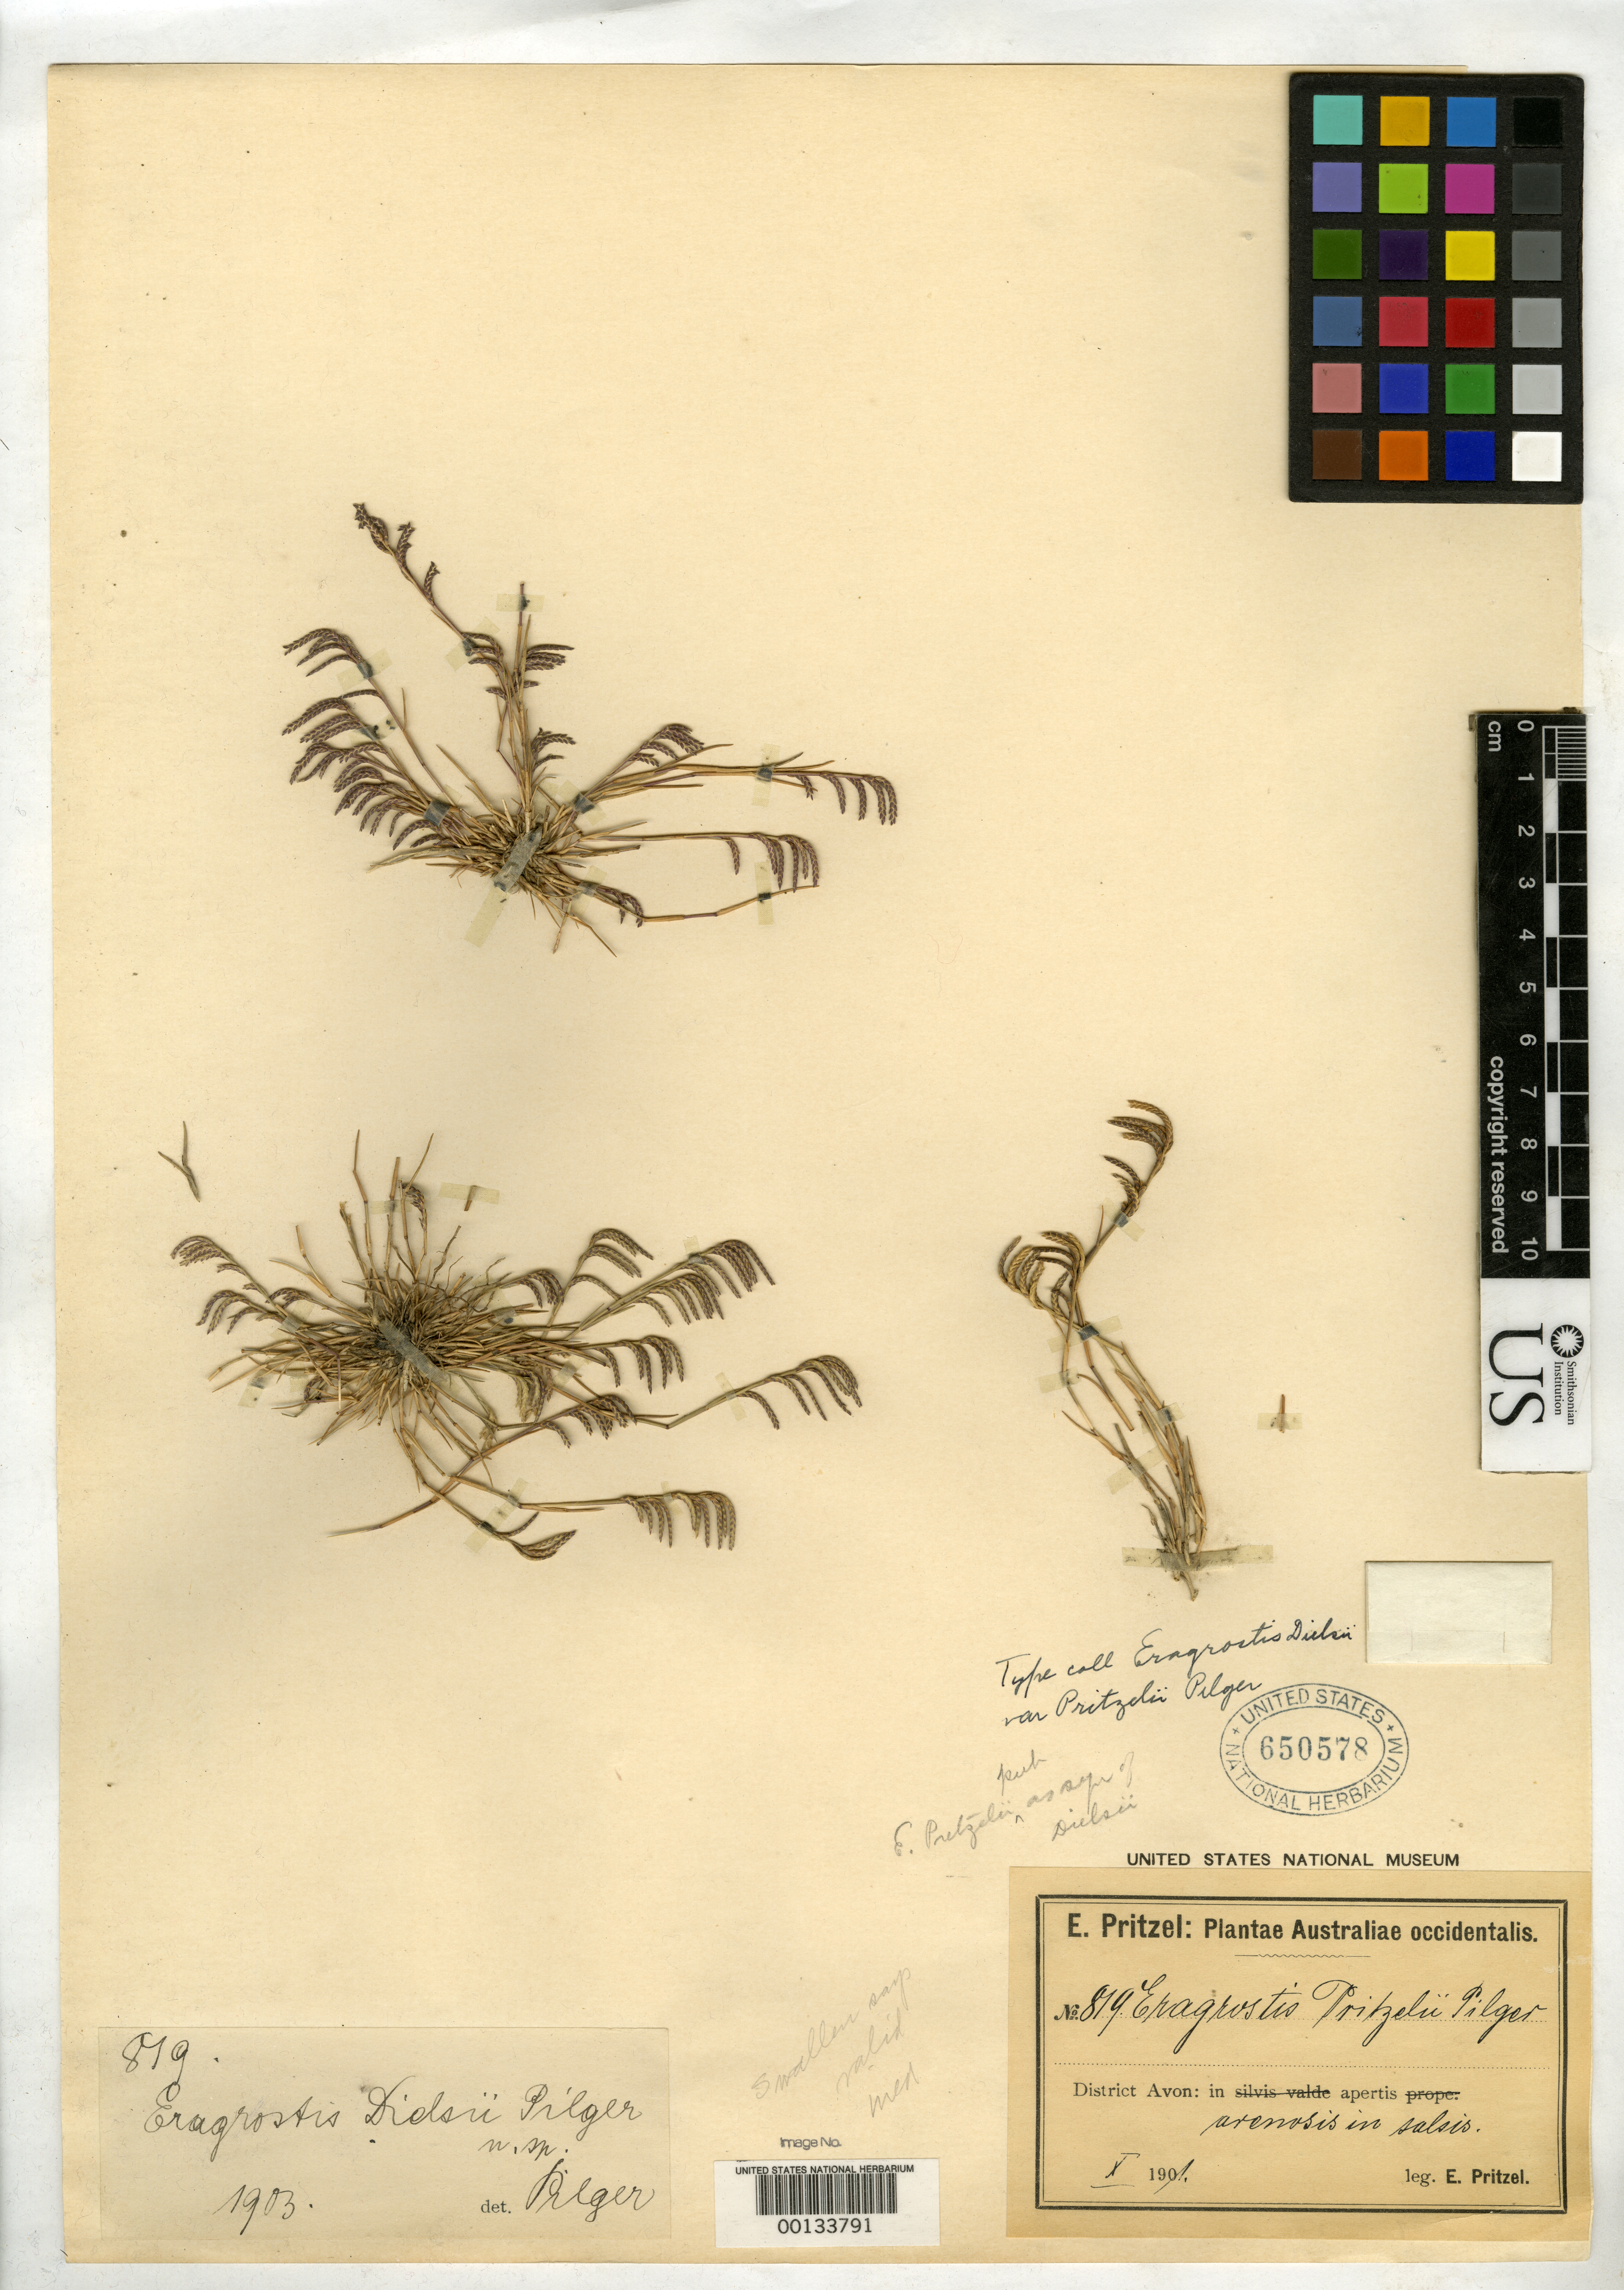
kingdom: Plantae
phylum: Tracheophyta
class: Liliopsida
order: Poales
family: Poaceae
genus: Eragrostis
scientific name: Eragrostis dielsii var. pritzellii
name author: Pilg.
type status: Isotype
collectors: E. G. Pritzel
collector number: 819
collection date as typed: Oct 1901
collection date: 1901-10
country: Australia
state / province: Western Australia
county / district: Avon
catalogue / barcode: US 650578